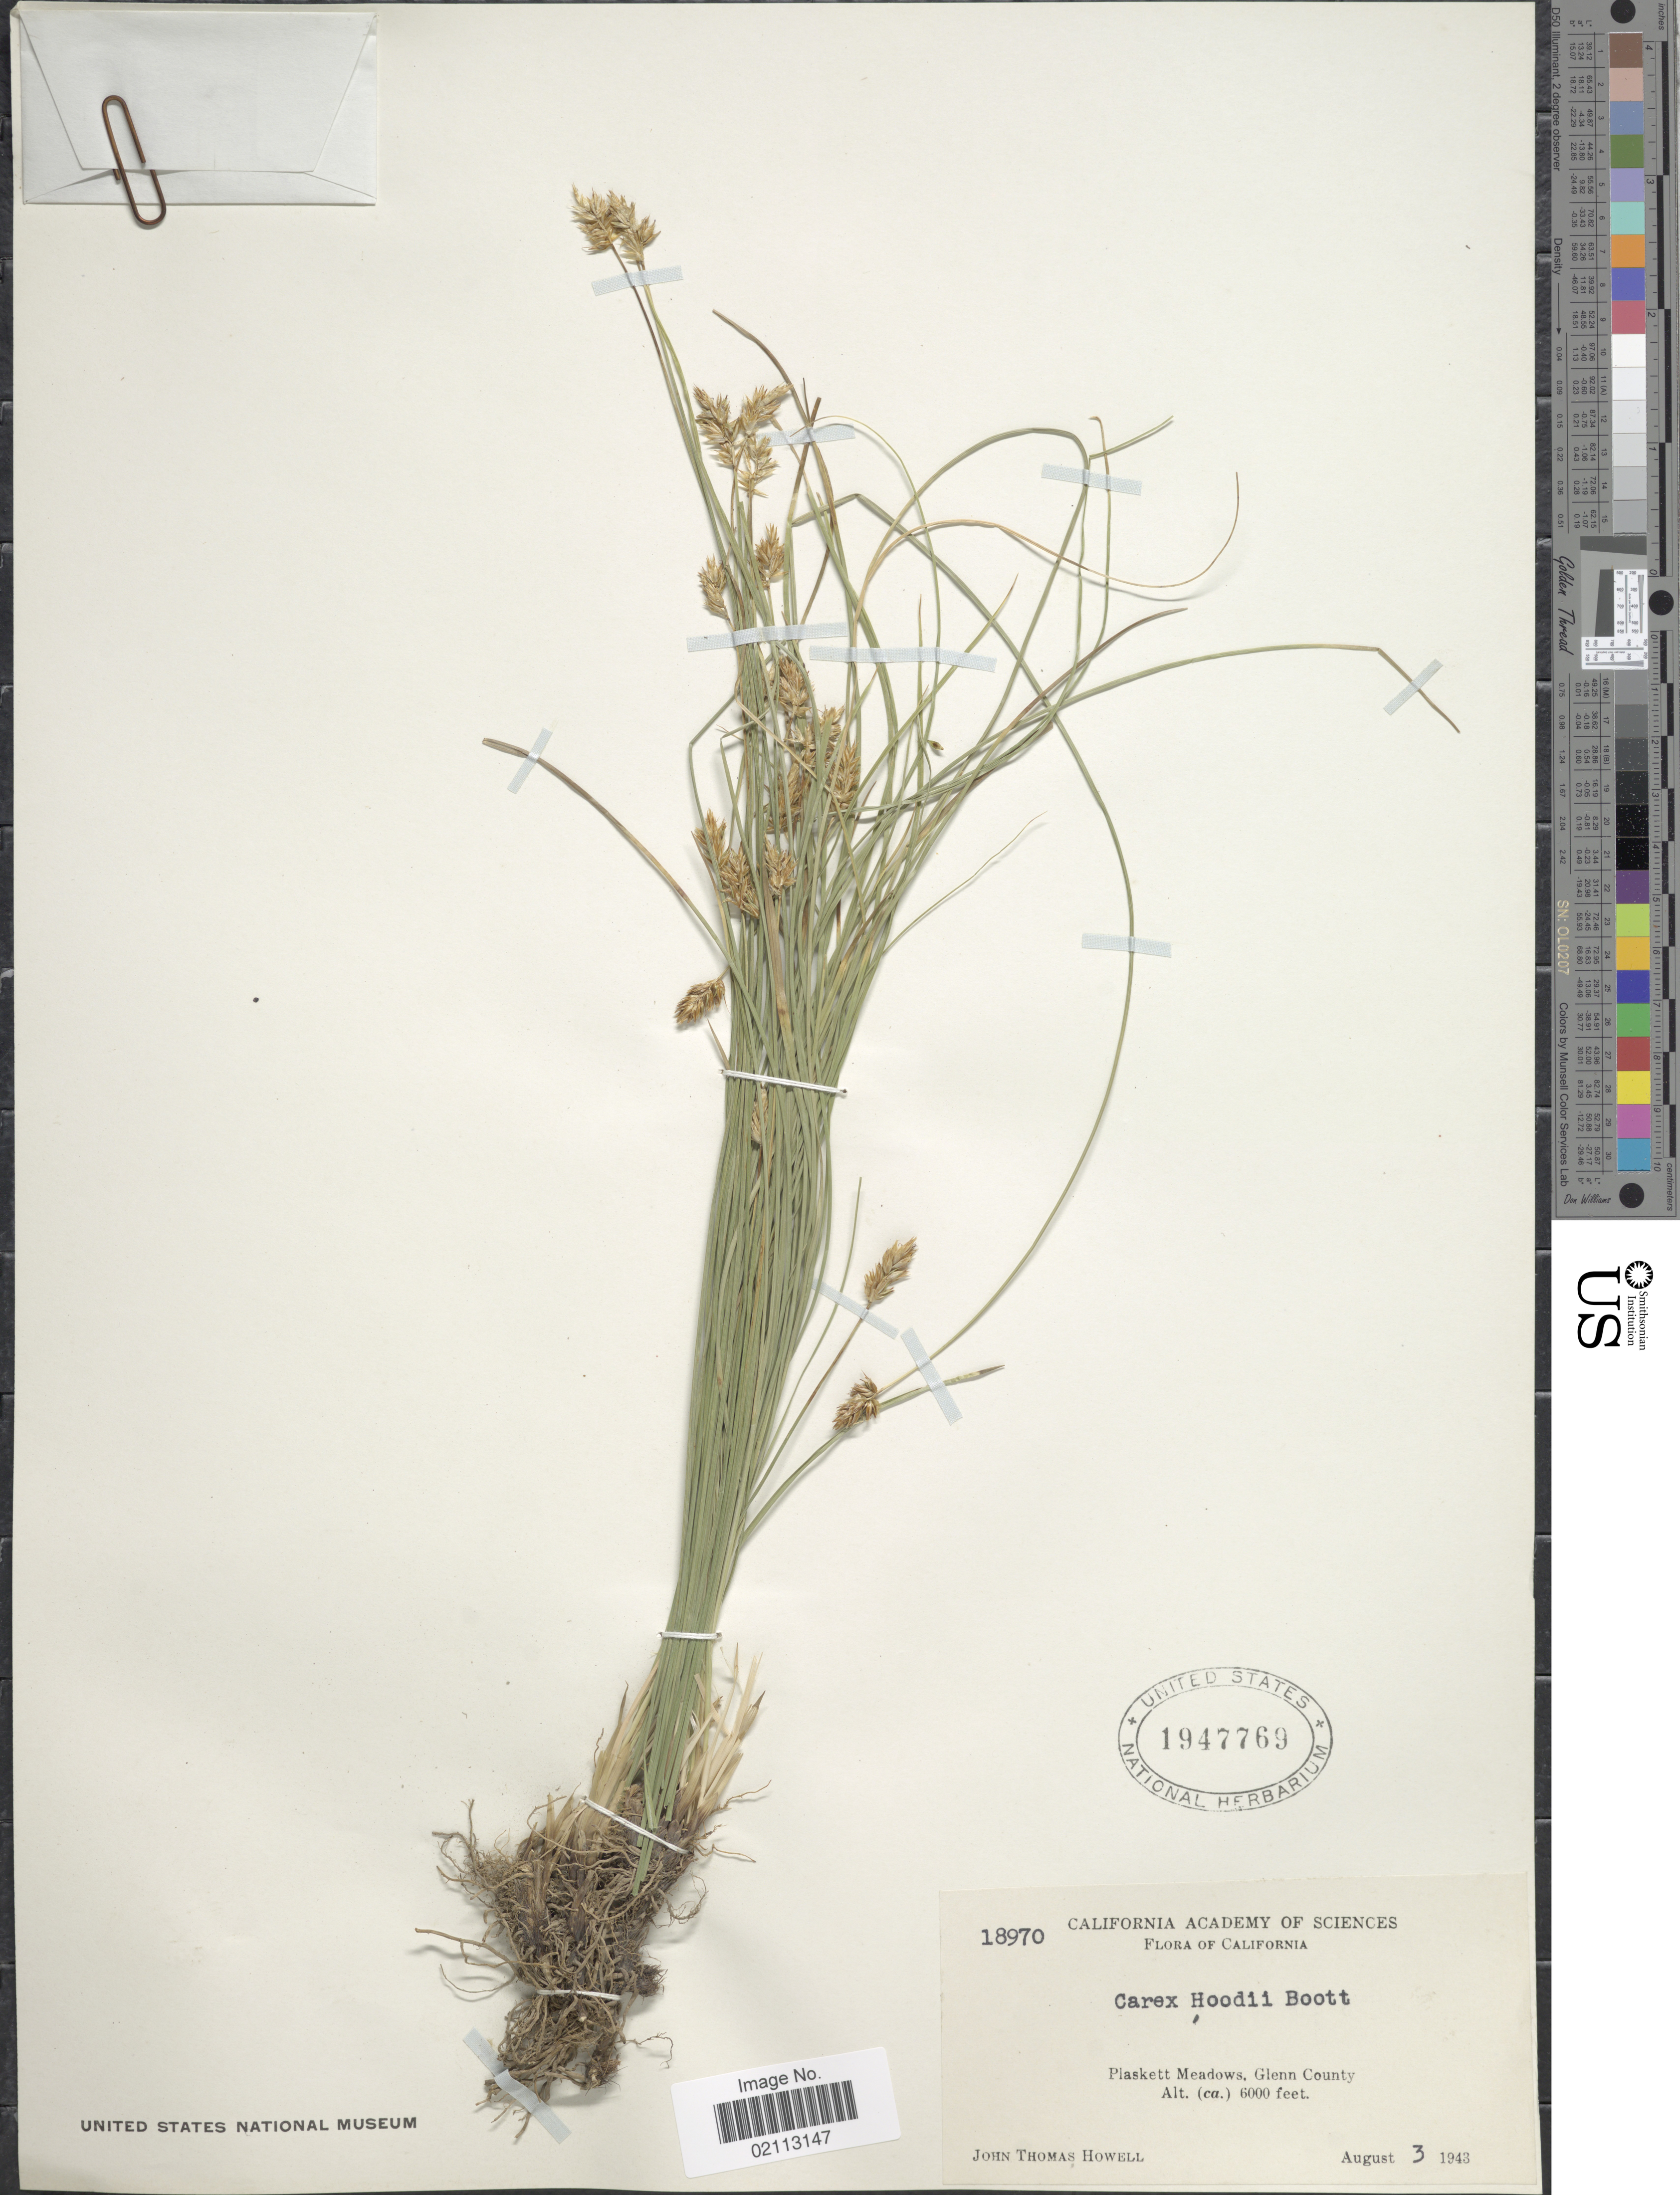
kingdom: Plantae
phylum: Tracheophyta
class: Liliopsida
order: Poales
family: Cyperaceae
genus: Carex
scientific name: Carex hoodii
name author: Boott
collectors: J. T. Howell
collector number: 18970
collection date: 1943-08-03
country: United States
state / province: California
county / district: Glenn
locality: Plaskett Meadows, Glenn County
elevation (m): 1829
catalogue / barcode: US 1947769